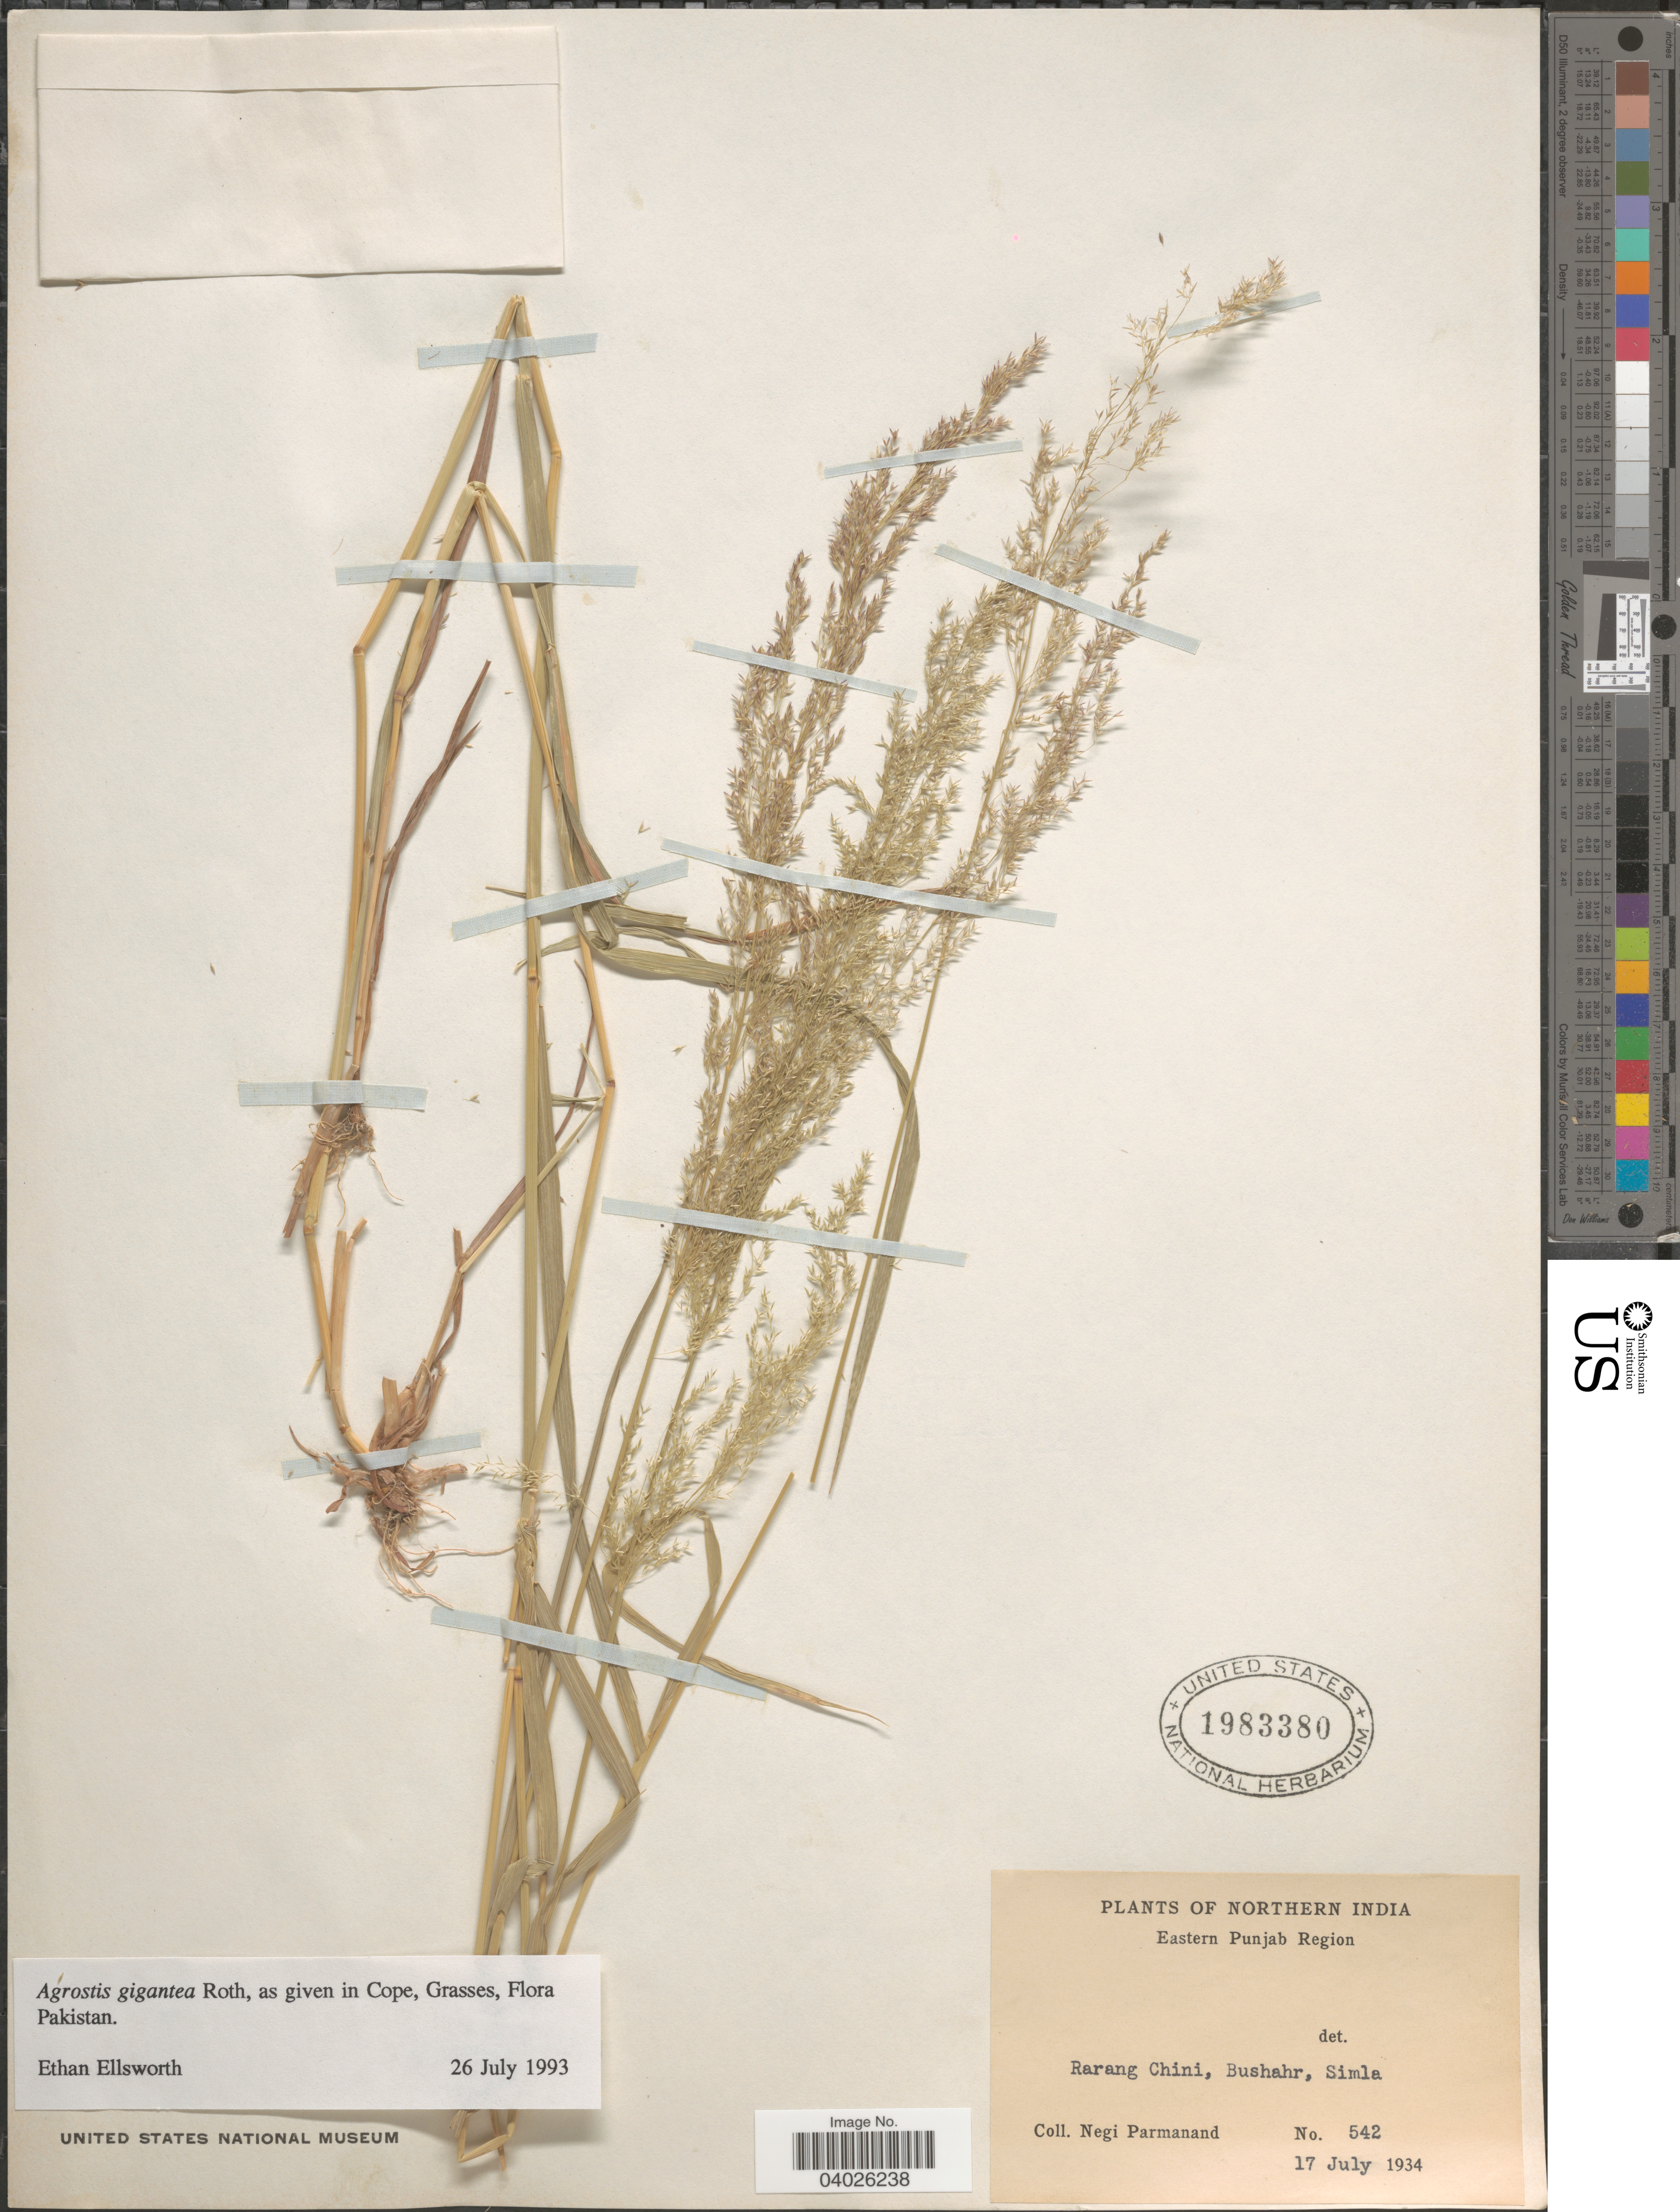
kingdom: Plantae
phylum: Tracheophyta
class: Liliopsida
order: Poales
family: Poaceae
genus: Agrostis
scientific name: Agrostis gigantea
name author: Roth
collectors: N. Parmanand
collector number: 542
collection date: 1934-07-17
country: India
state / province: Himachal Pradesh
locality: Northern India. Eastern Punjab Region. Rarang Chini, Bushahr, Simla.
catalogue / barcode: US 1983380